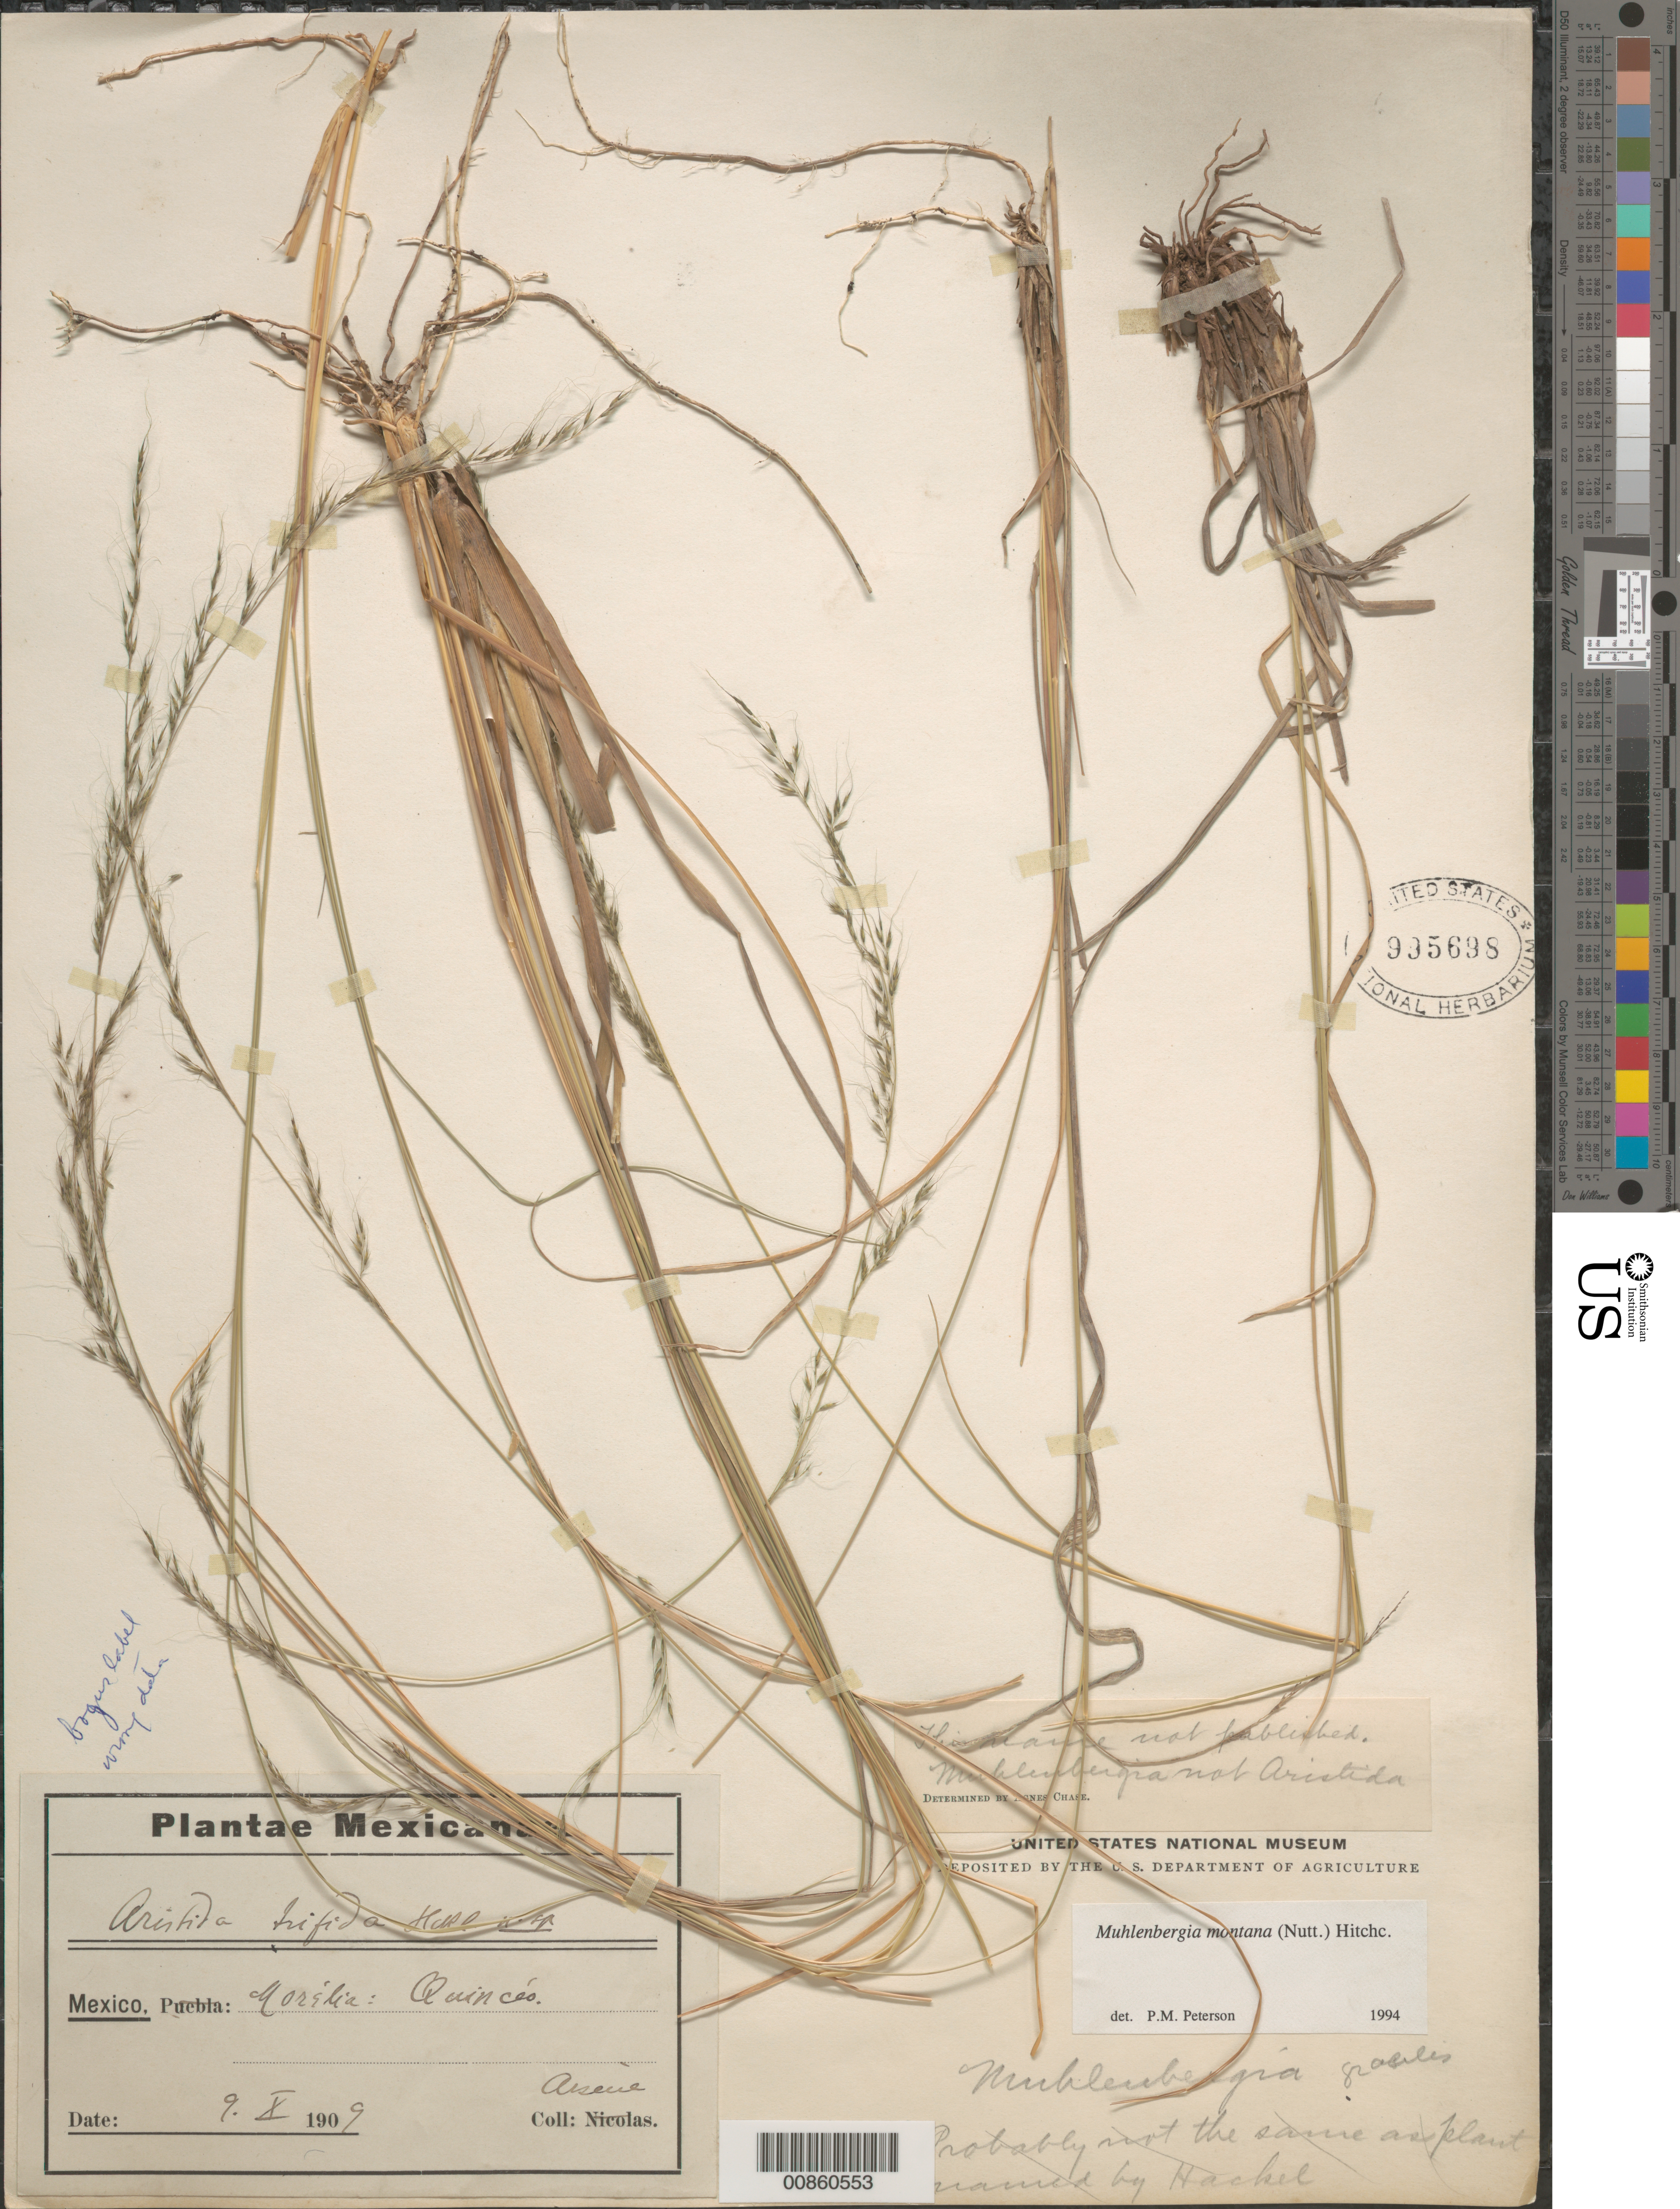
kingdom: Plantae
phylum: Tracheophyta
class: Liliopsida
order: Poales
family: Poaceae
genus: Muhlenbergia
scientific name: Muhlenbergia montana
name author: (Nutt.) Hitchc.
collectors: Bro. G. Arsène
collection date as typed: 09 Oct 1909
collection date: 1909-10-09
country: Mexico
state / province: Michoacán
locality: Quinces, Morelia, Mich.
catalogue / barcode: US 995698